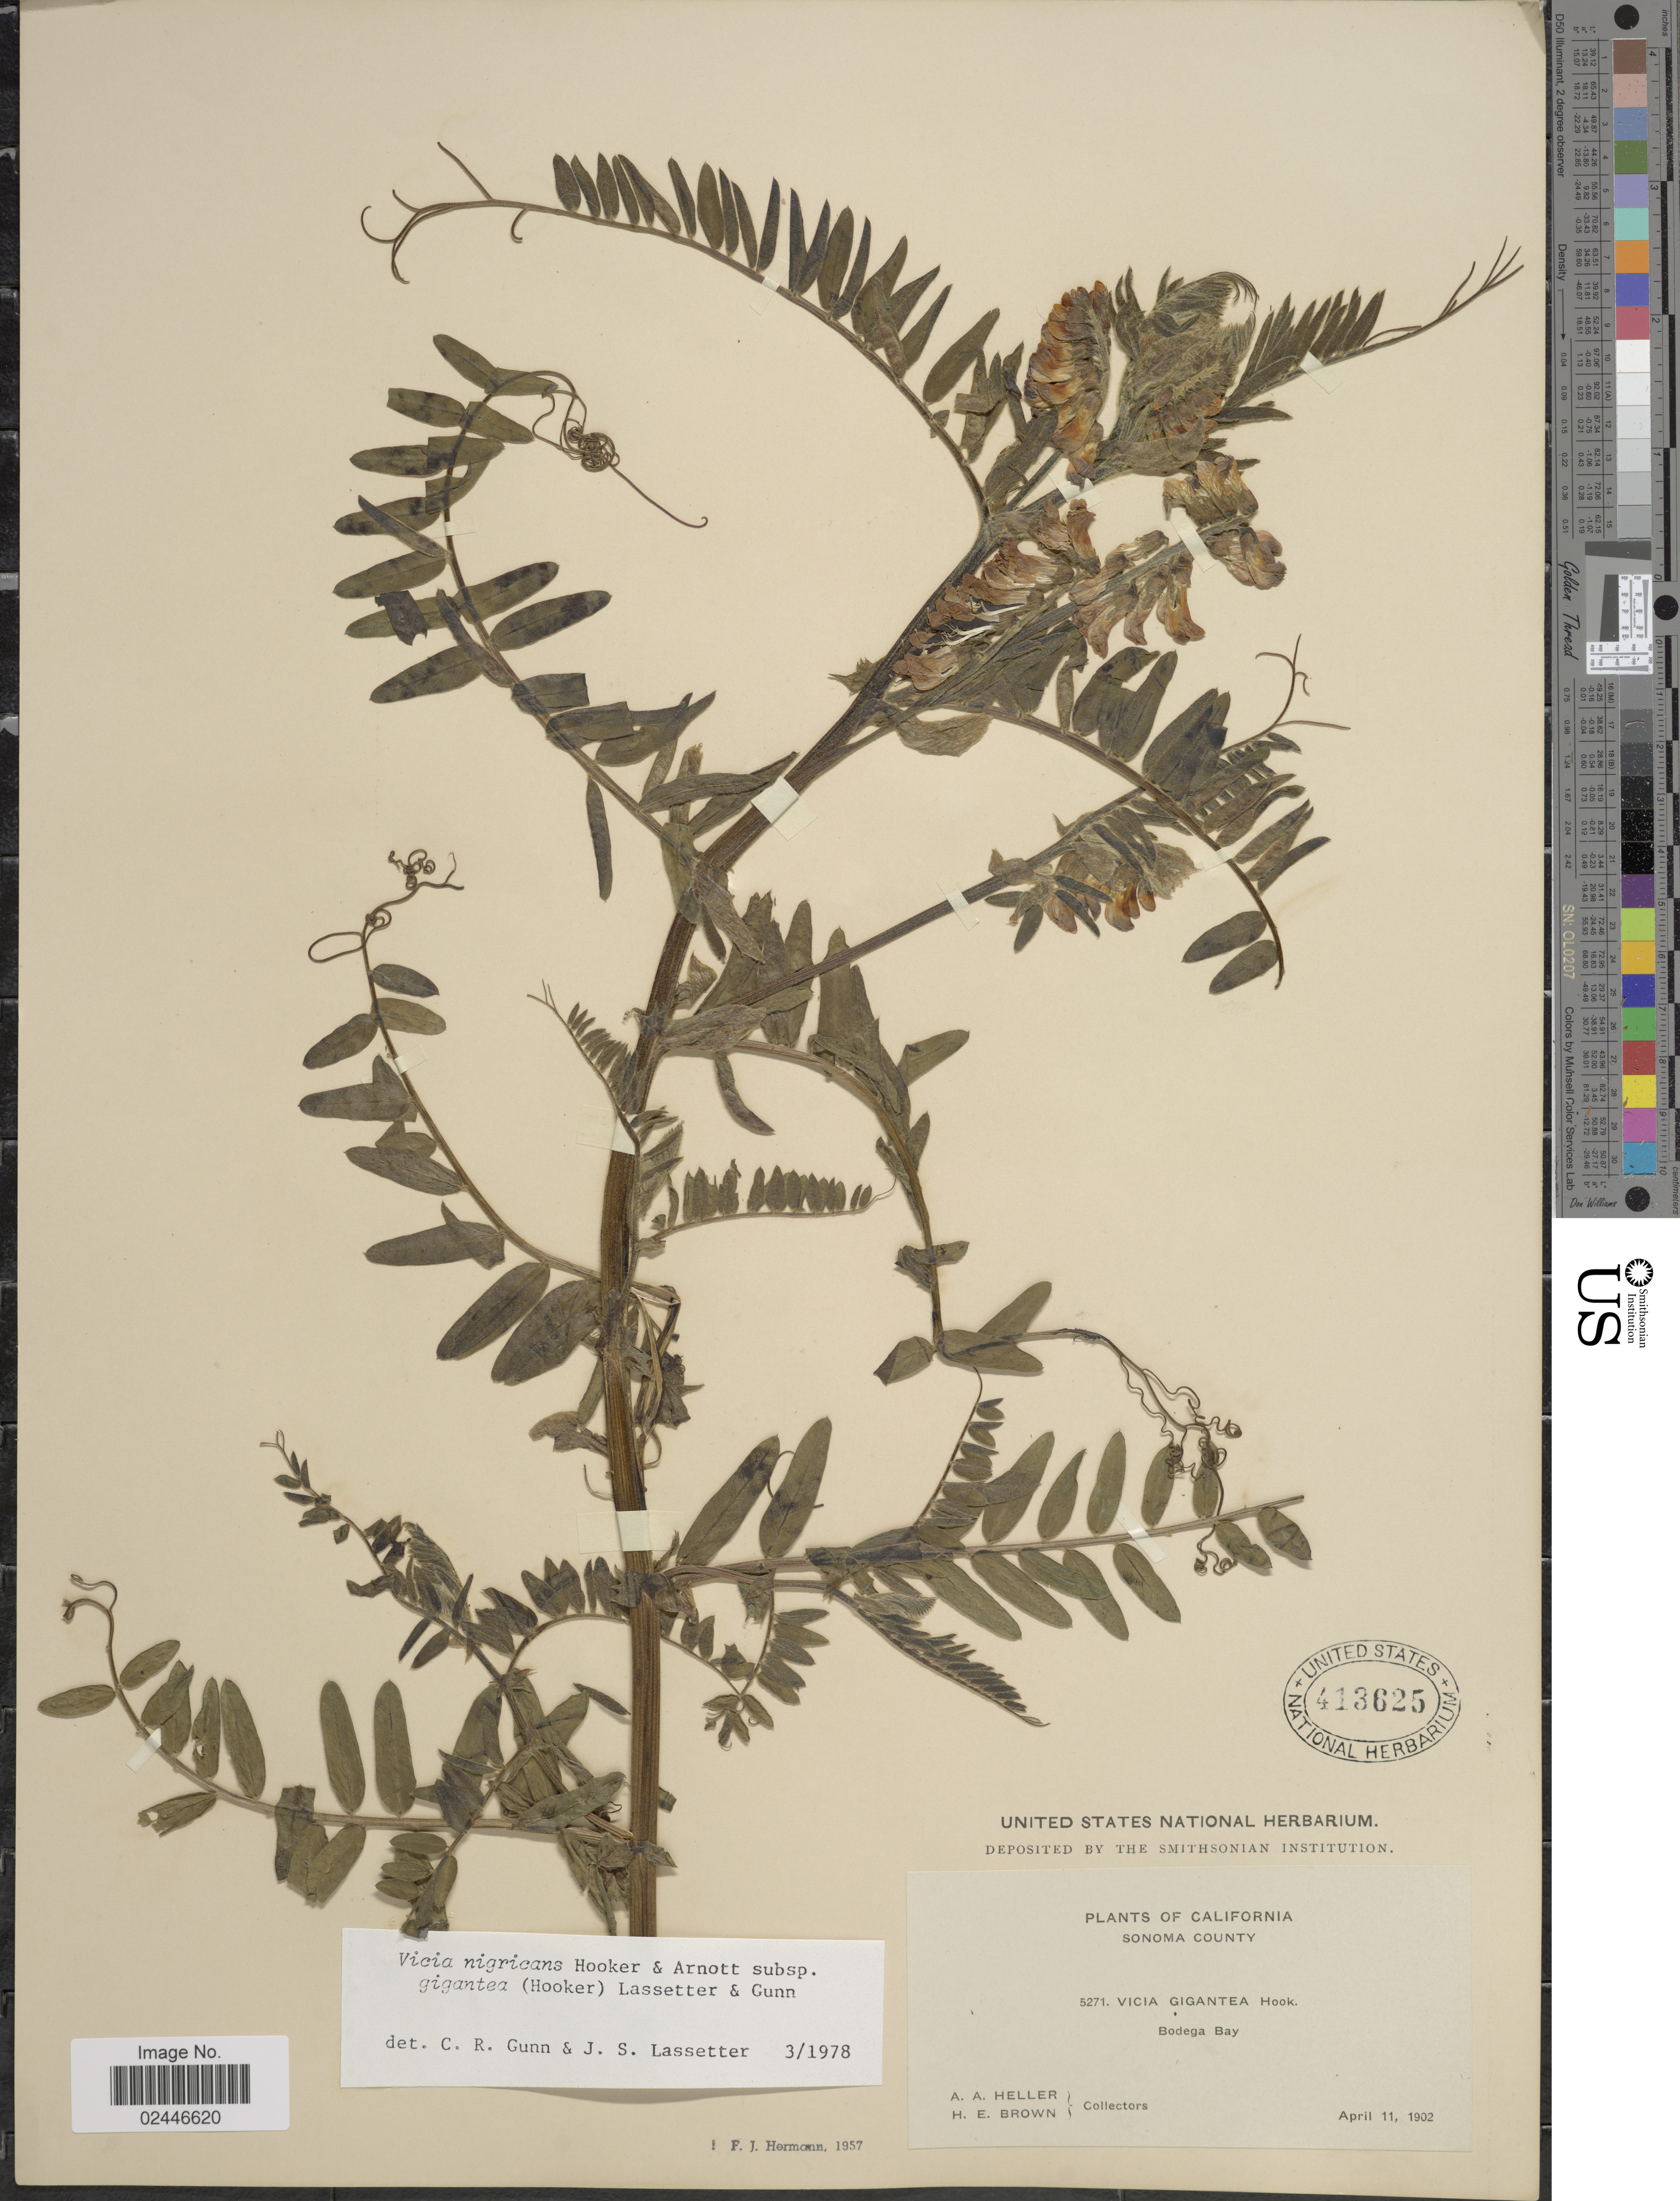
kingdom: Plantae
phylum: Tracheophyta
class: Magnoliopsida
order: Fabales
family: Fabaceae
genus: Vicia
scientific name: Vicia nigricans subsp. gigantea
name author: Hook. & Arn.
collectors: A. A. Heller & H. E. Brown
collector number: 5271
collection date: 1902-04-11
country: United States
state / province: California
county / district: Sonoma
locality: Sonoma County, Bodega Bay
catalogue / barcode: US 413625